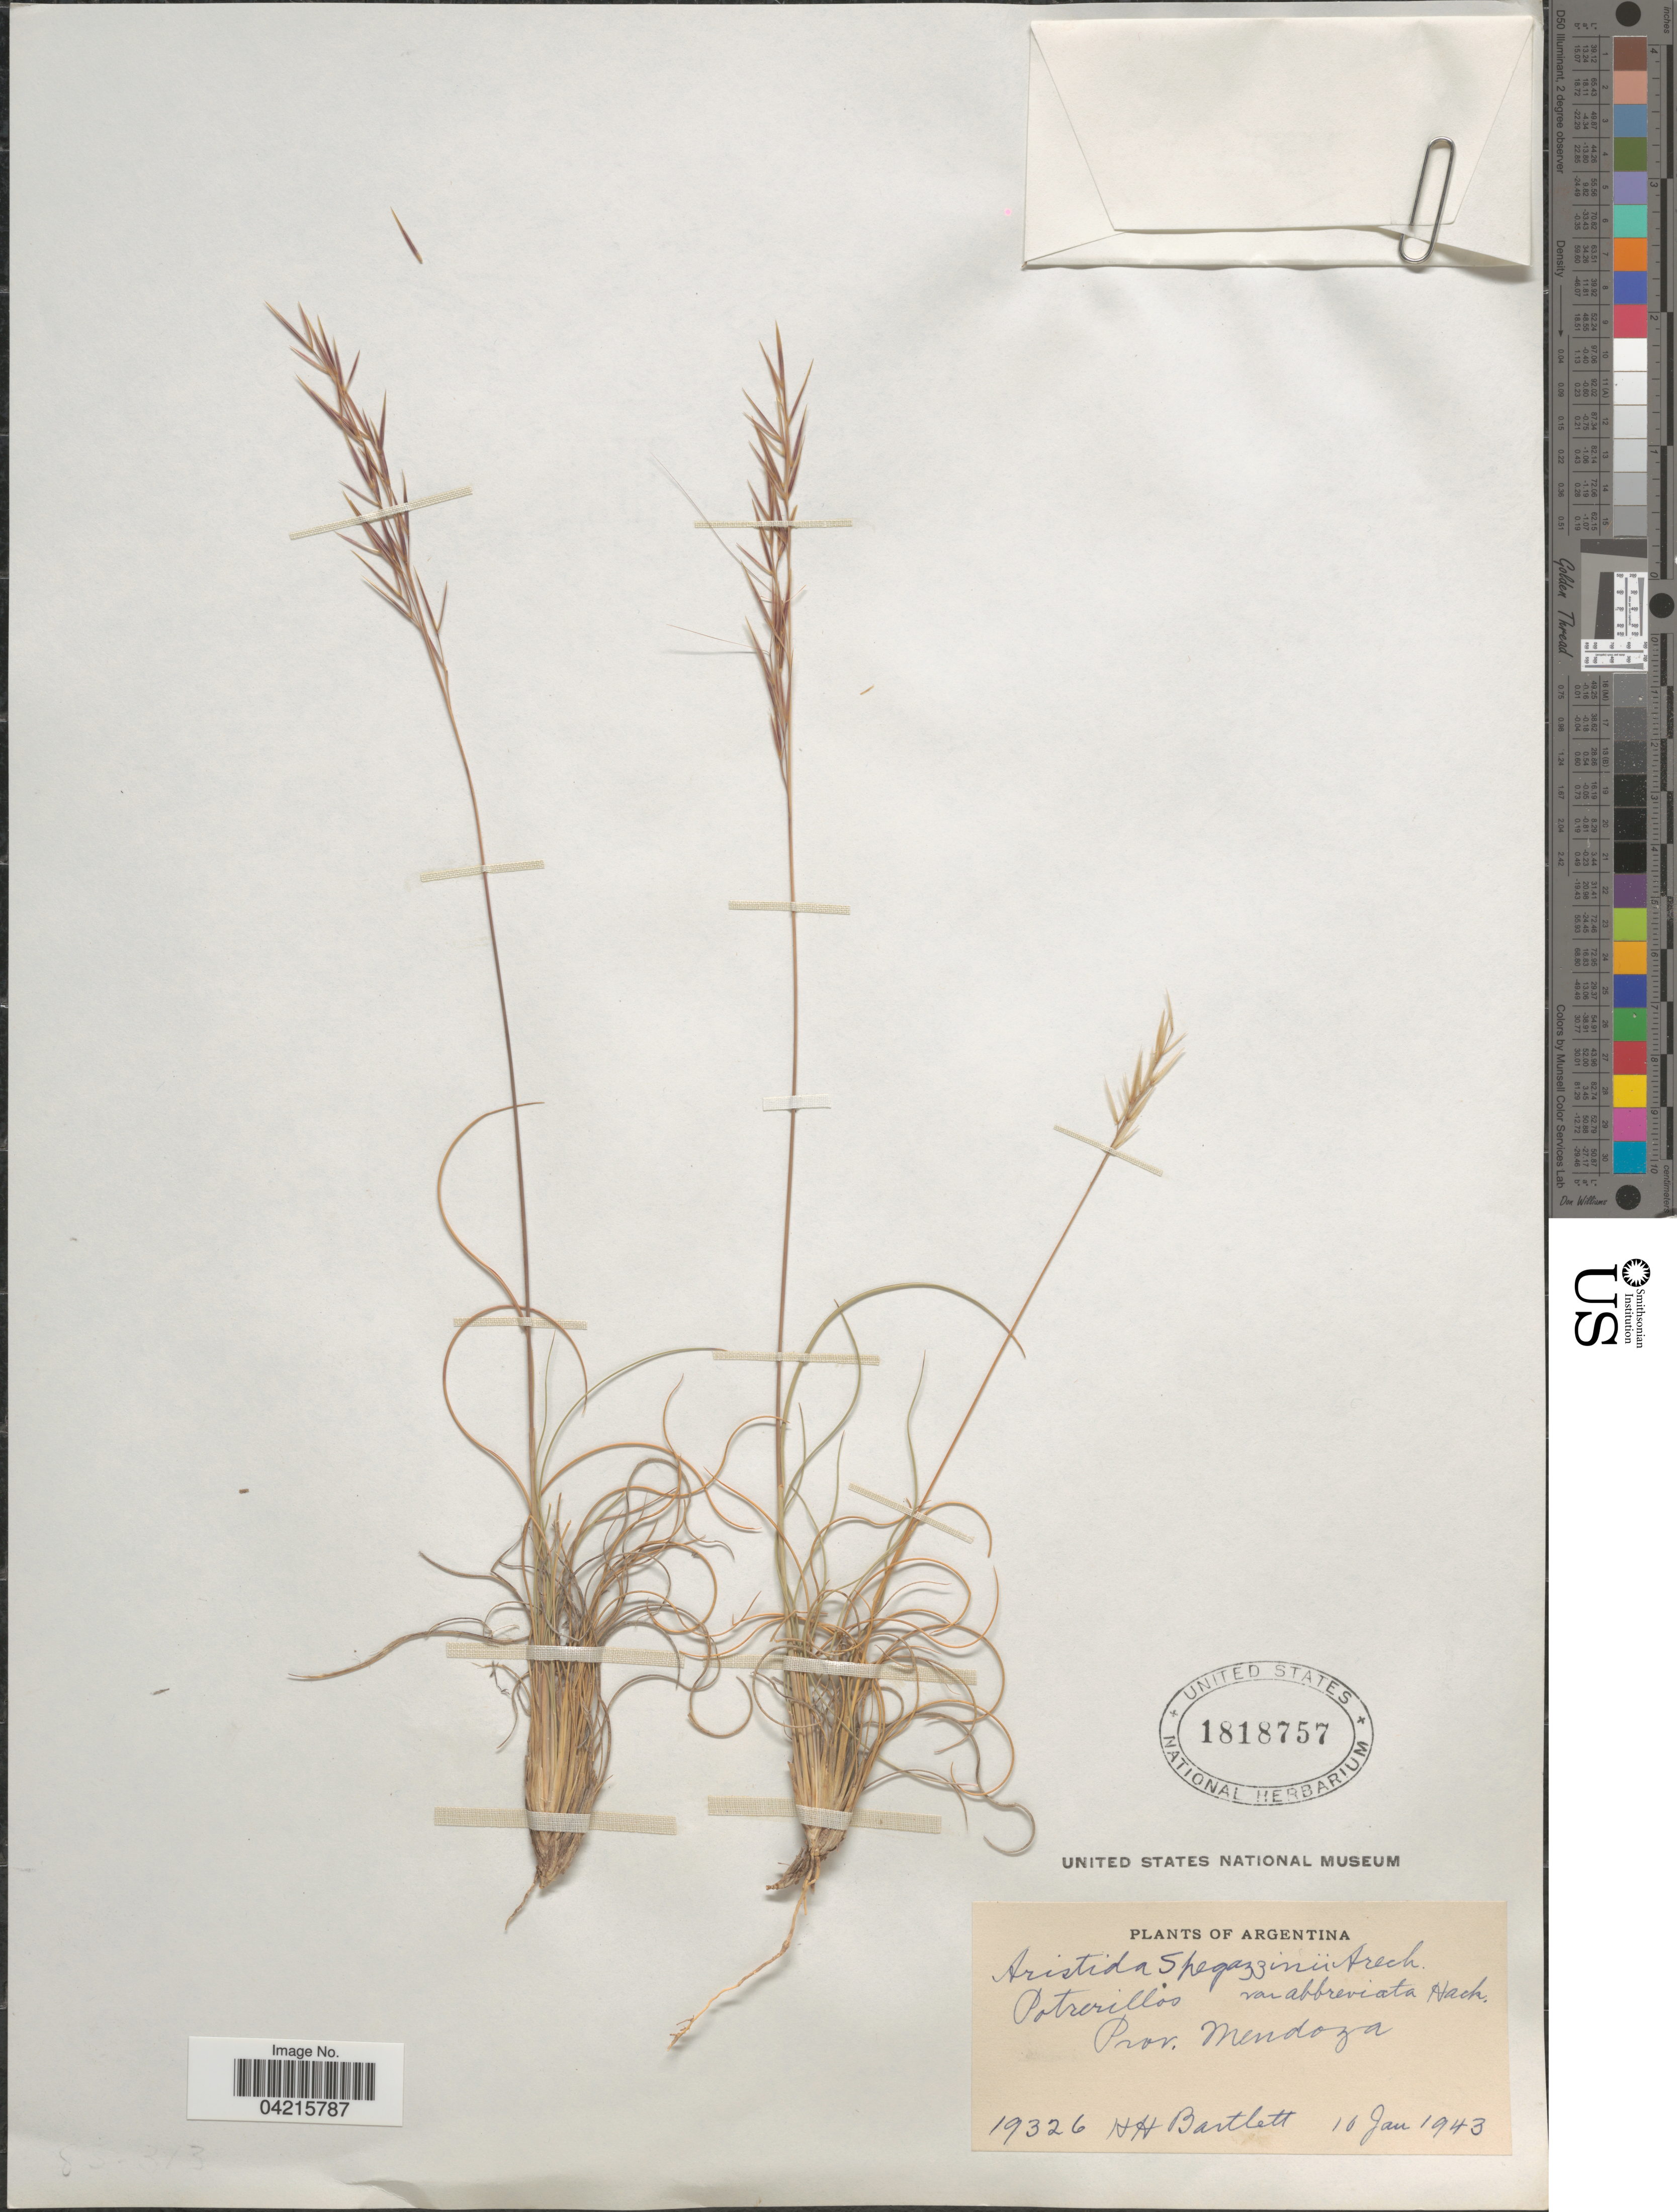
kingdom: Plantae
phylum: Tracheophyta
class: Liliopsida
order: Poales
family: Poaceae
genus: Aristida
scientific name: Aristida spegazzinii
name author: Arechav.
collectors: H. H. Bartlett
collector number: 19326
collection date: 1943-01-16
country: Argentina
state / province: Mendoza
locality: Potrerillos.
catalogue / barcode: US 1818757